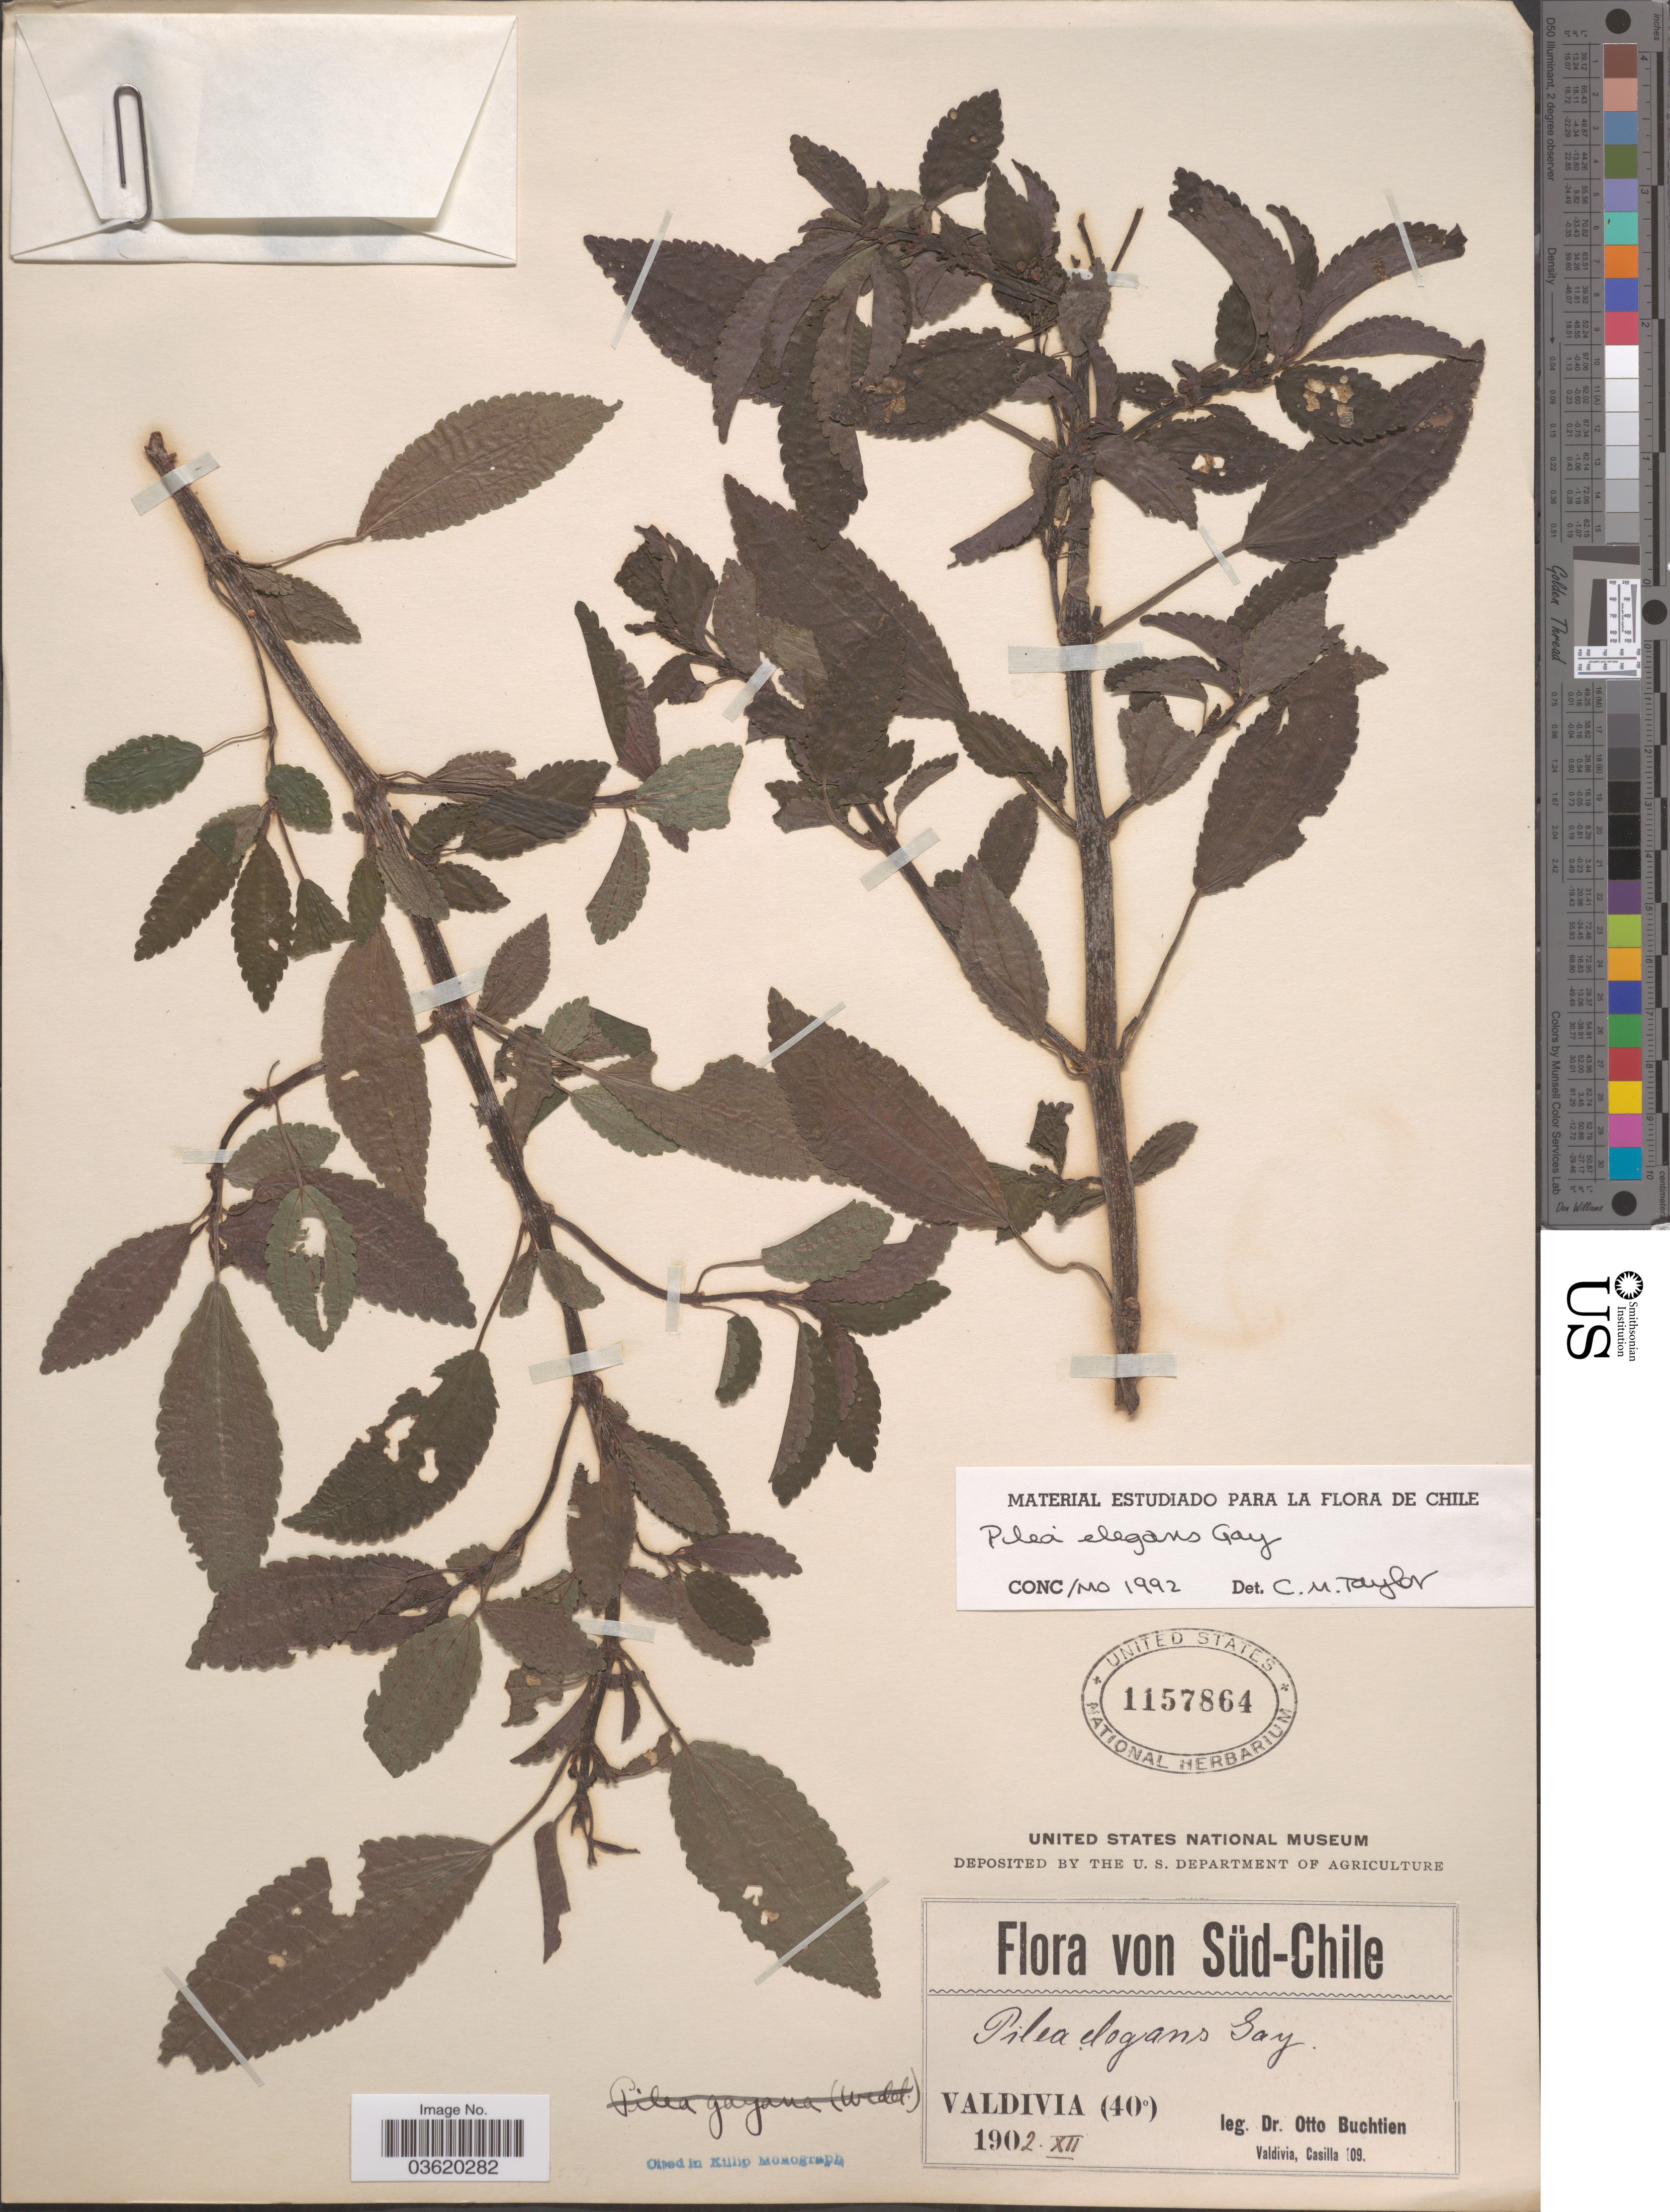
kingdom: Plantae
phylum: Tracheophyta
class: Magnoliopsida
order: Rosales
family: Urticaceae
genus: Pilea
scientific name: Pilea elegans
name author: Gay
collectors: O. Buchtien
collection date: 1902-07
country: Chile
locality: Süd-Chile. Valdivia (40°).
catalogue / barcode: US 1157864